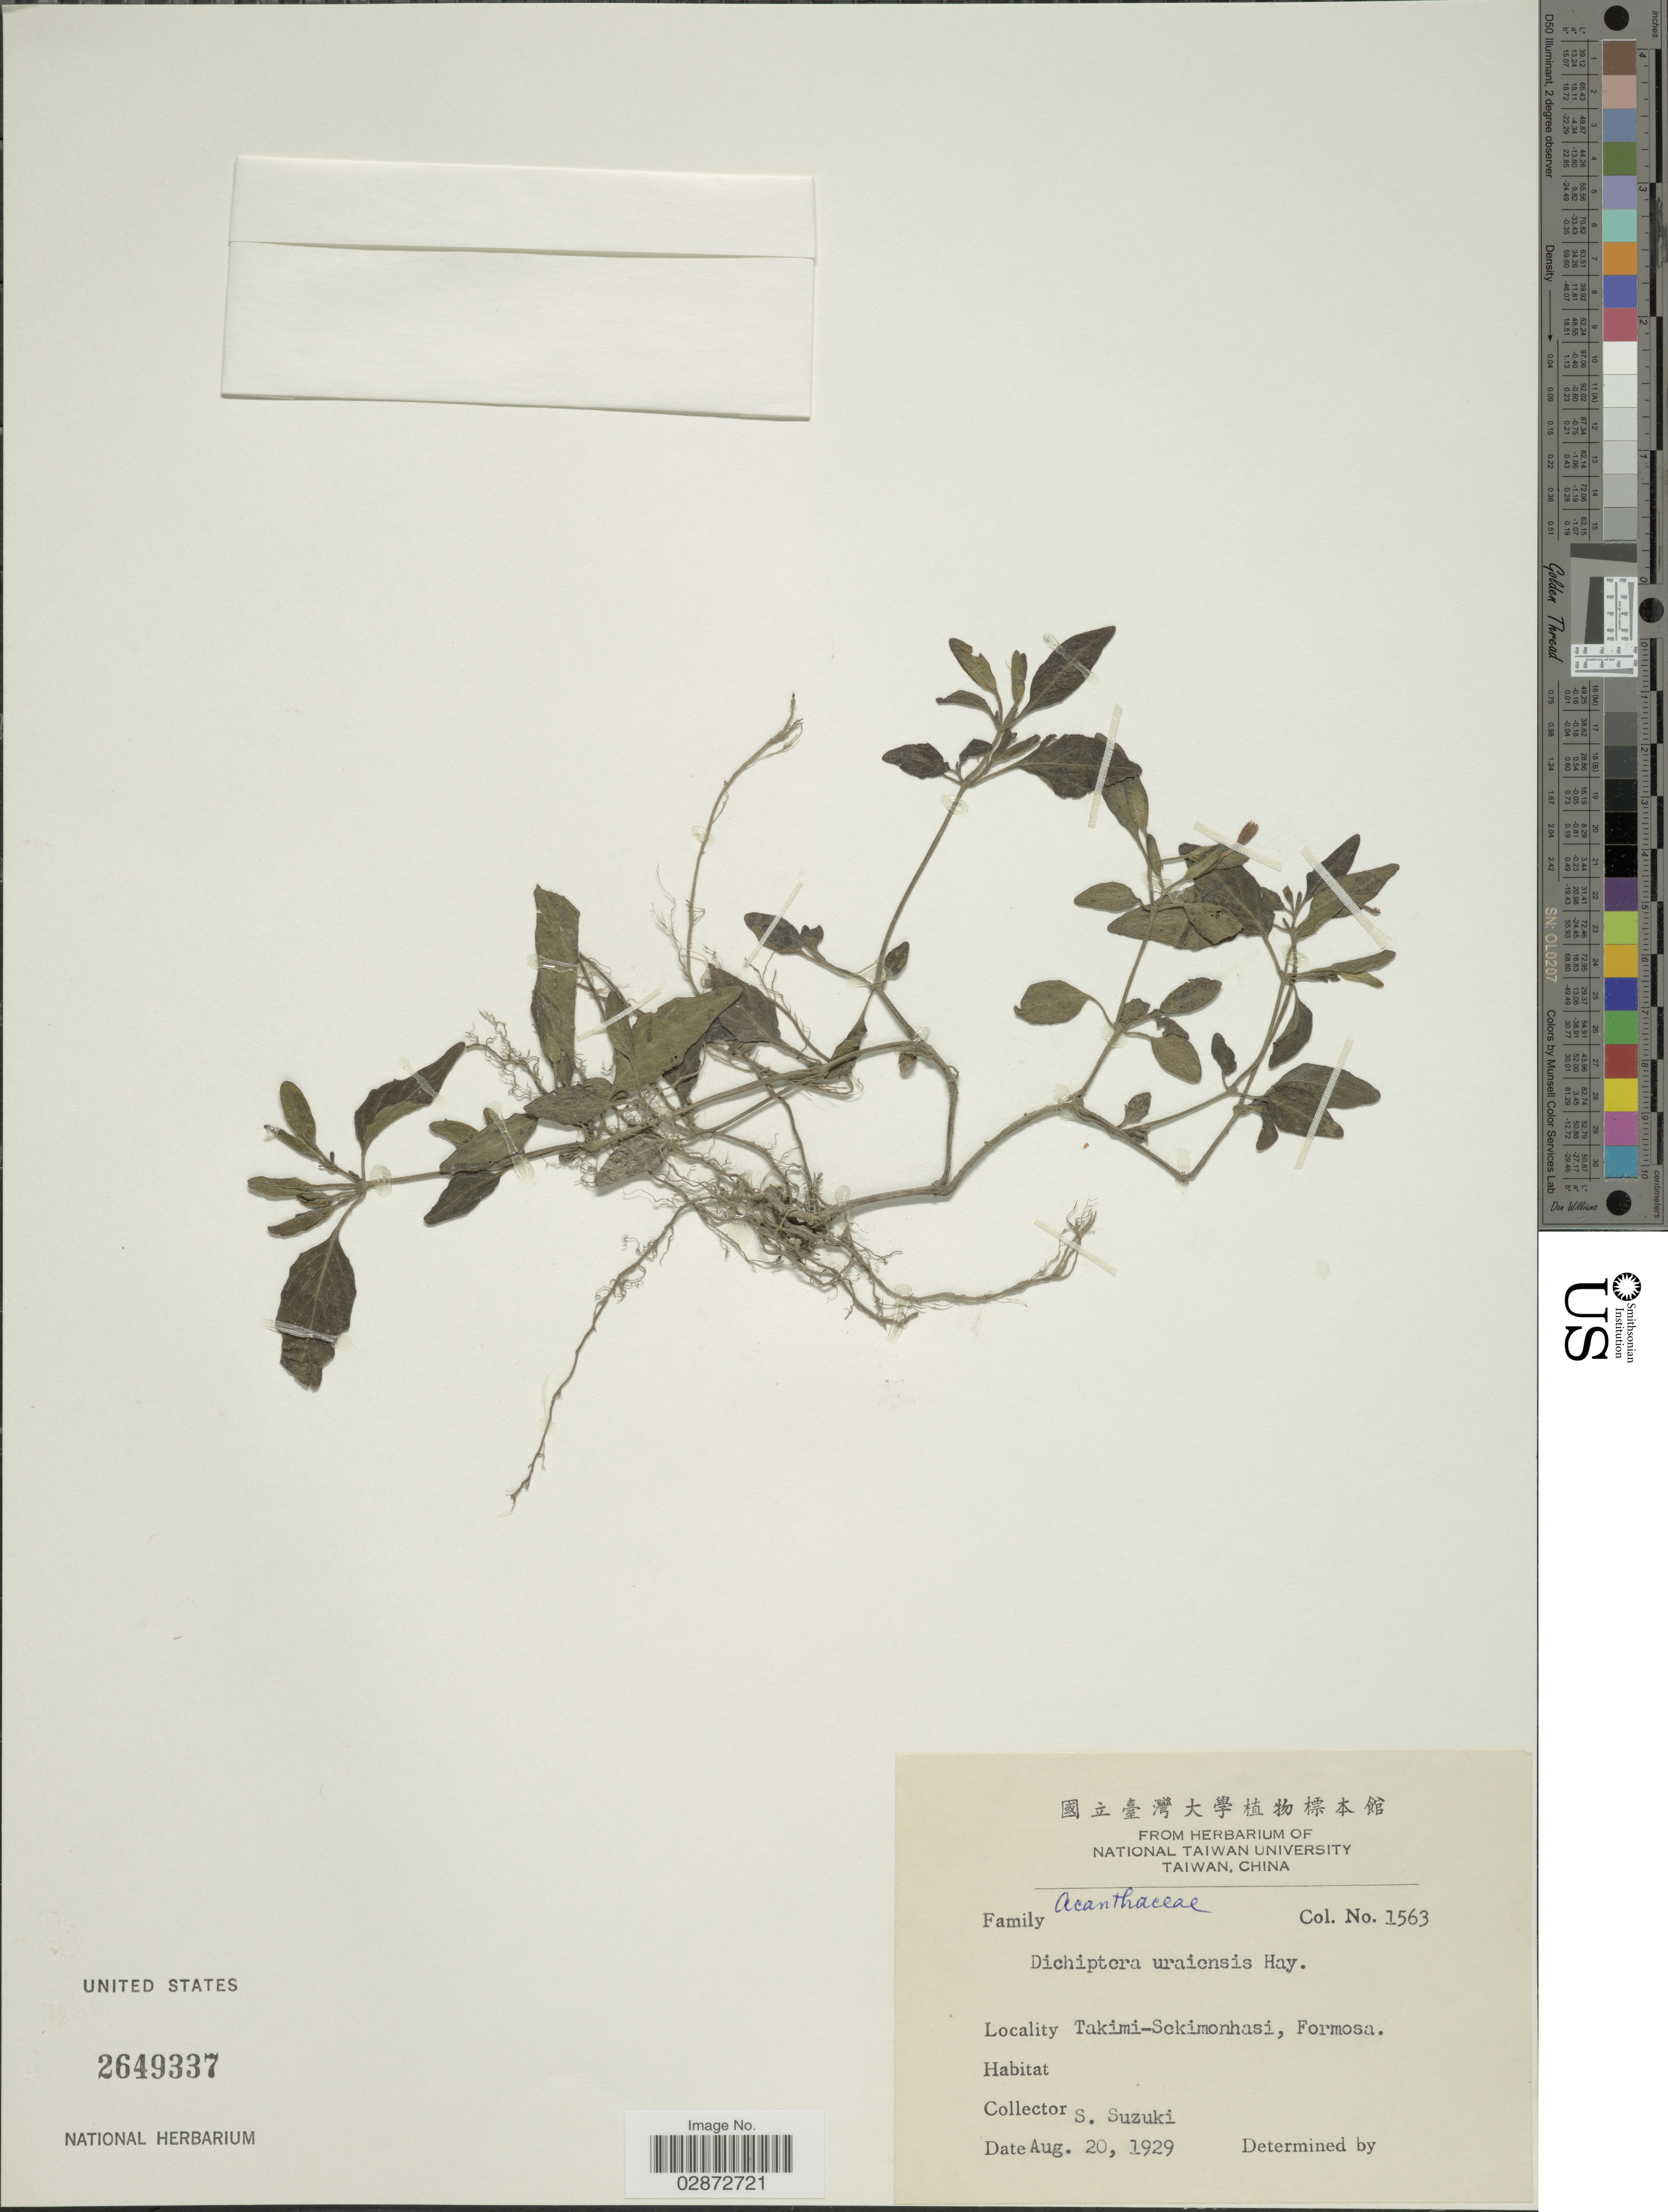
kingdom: Plantae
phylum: Tracheophyta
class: Magnoliopsida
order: Lamiales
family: Acanthaceae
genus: Dicliptera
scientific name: Dicliptera uraiensis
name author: Hayata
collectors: S. Suzuki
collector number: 1563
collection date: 1929-08-20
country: Taiwan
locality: Takimi-Sekimonhasi, Formosa.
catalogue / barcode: US 2649337